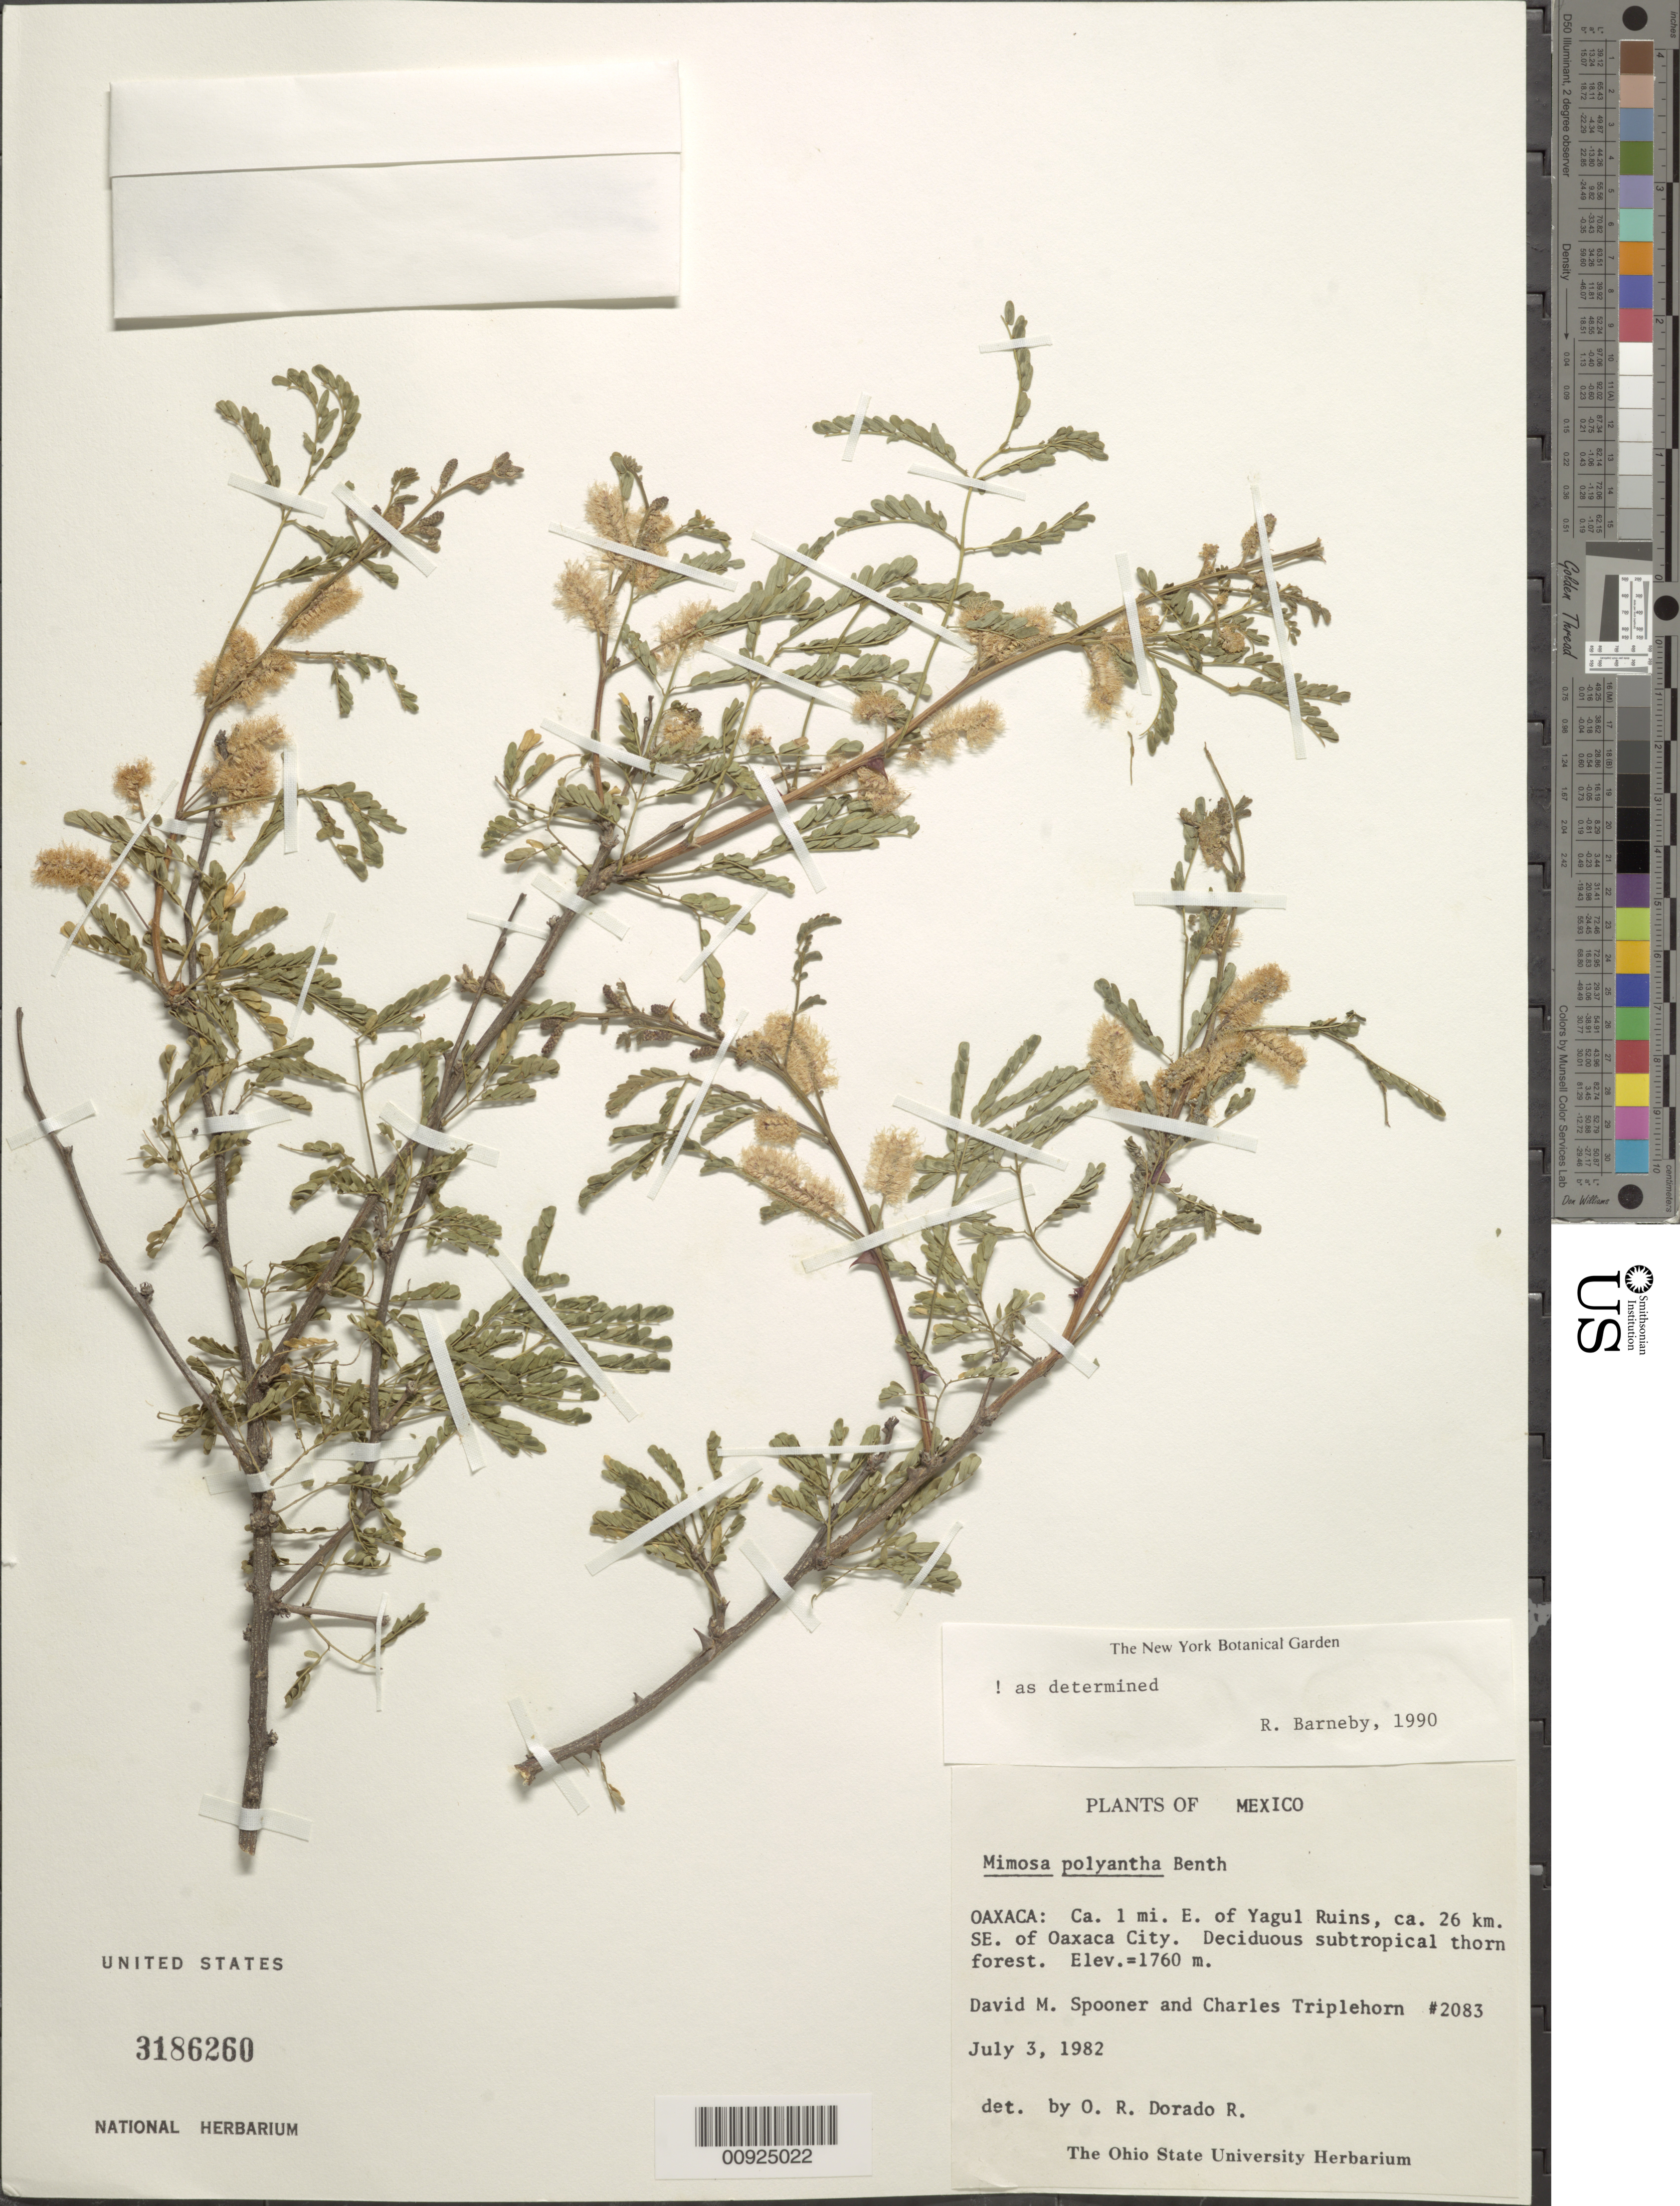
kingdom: Plantae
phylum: Tracheophyta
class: Magnoliopsida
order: Fabales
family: Fabaceae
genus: Mimosa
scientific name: Mimosa polyantha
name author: Benth.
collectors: D. Spooner & Triplehorn, C.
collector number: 2083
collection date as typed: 03 Jul 1982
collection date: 1982-07-03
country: Mexico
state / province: Oaxaca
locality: Oaxaca: Ca 1 mi. E of Yagul Ruins, ca. 26 km. SE of Oaxaca City.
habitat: Deciduous subtropical thorn forest.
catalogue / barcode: US 3186260